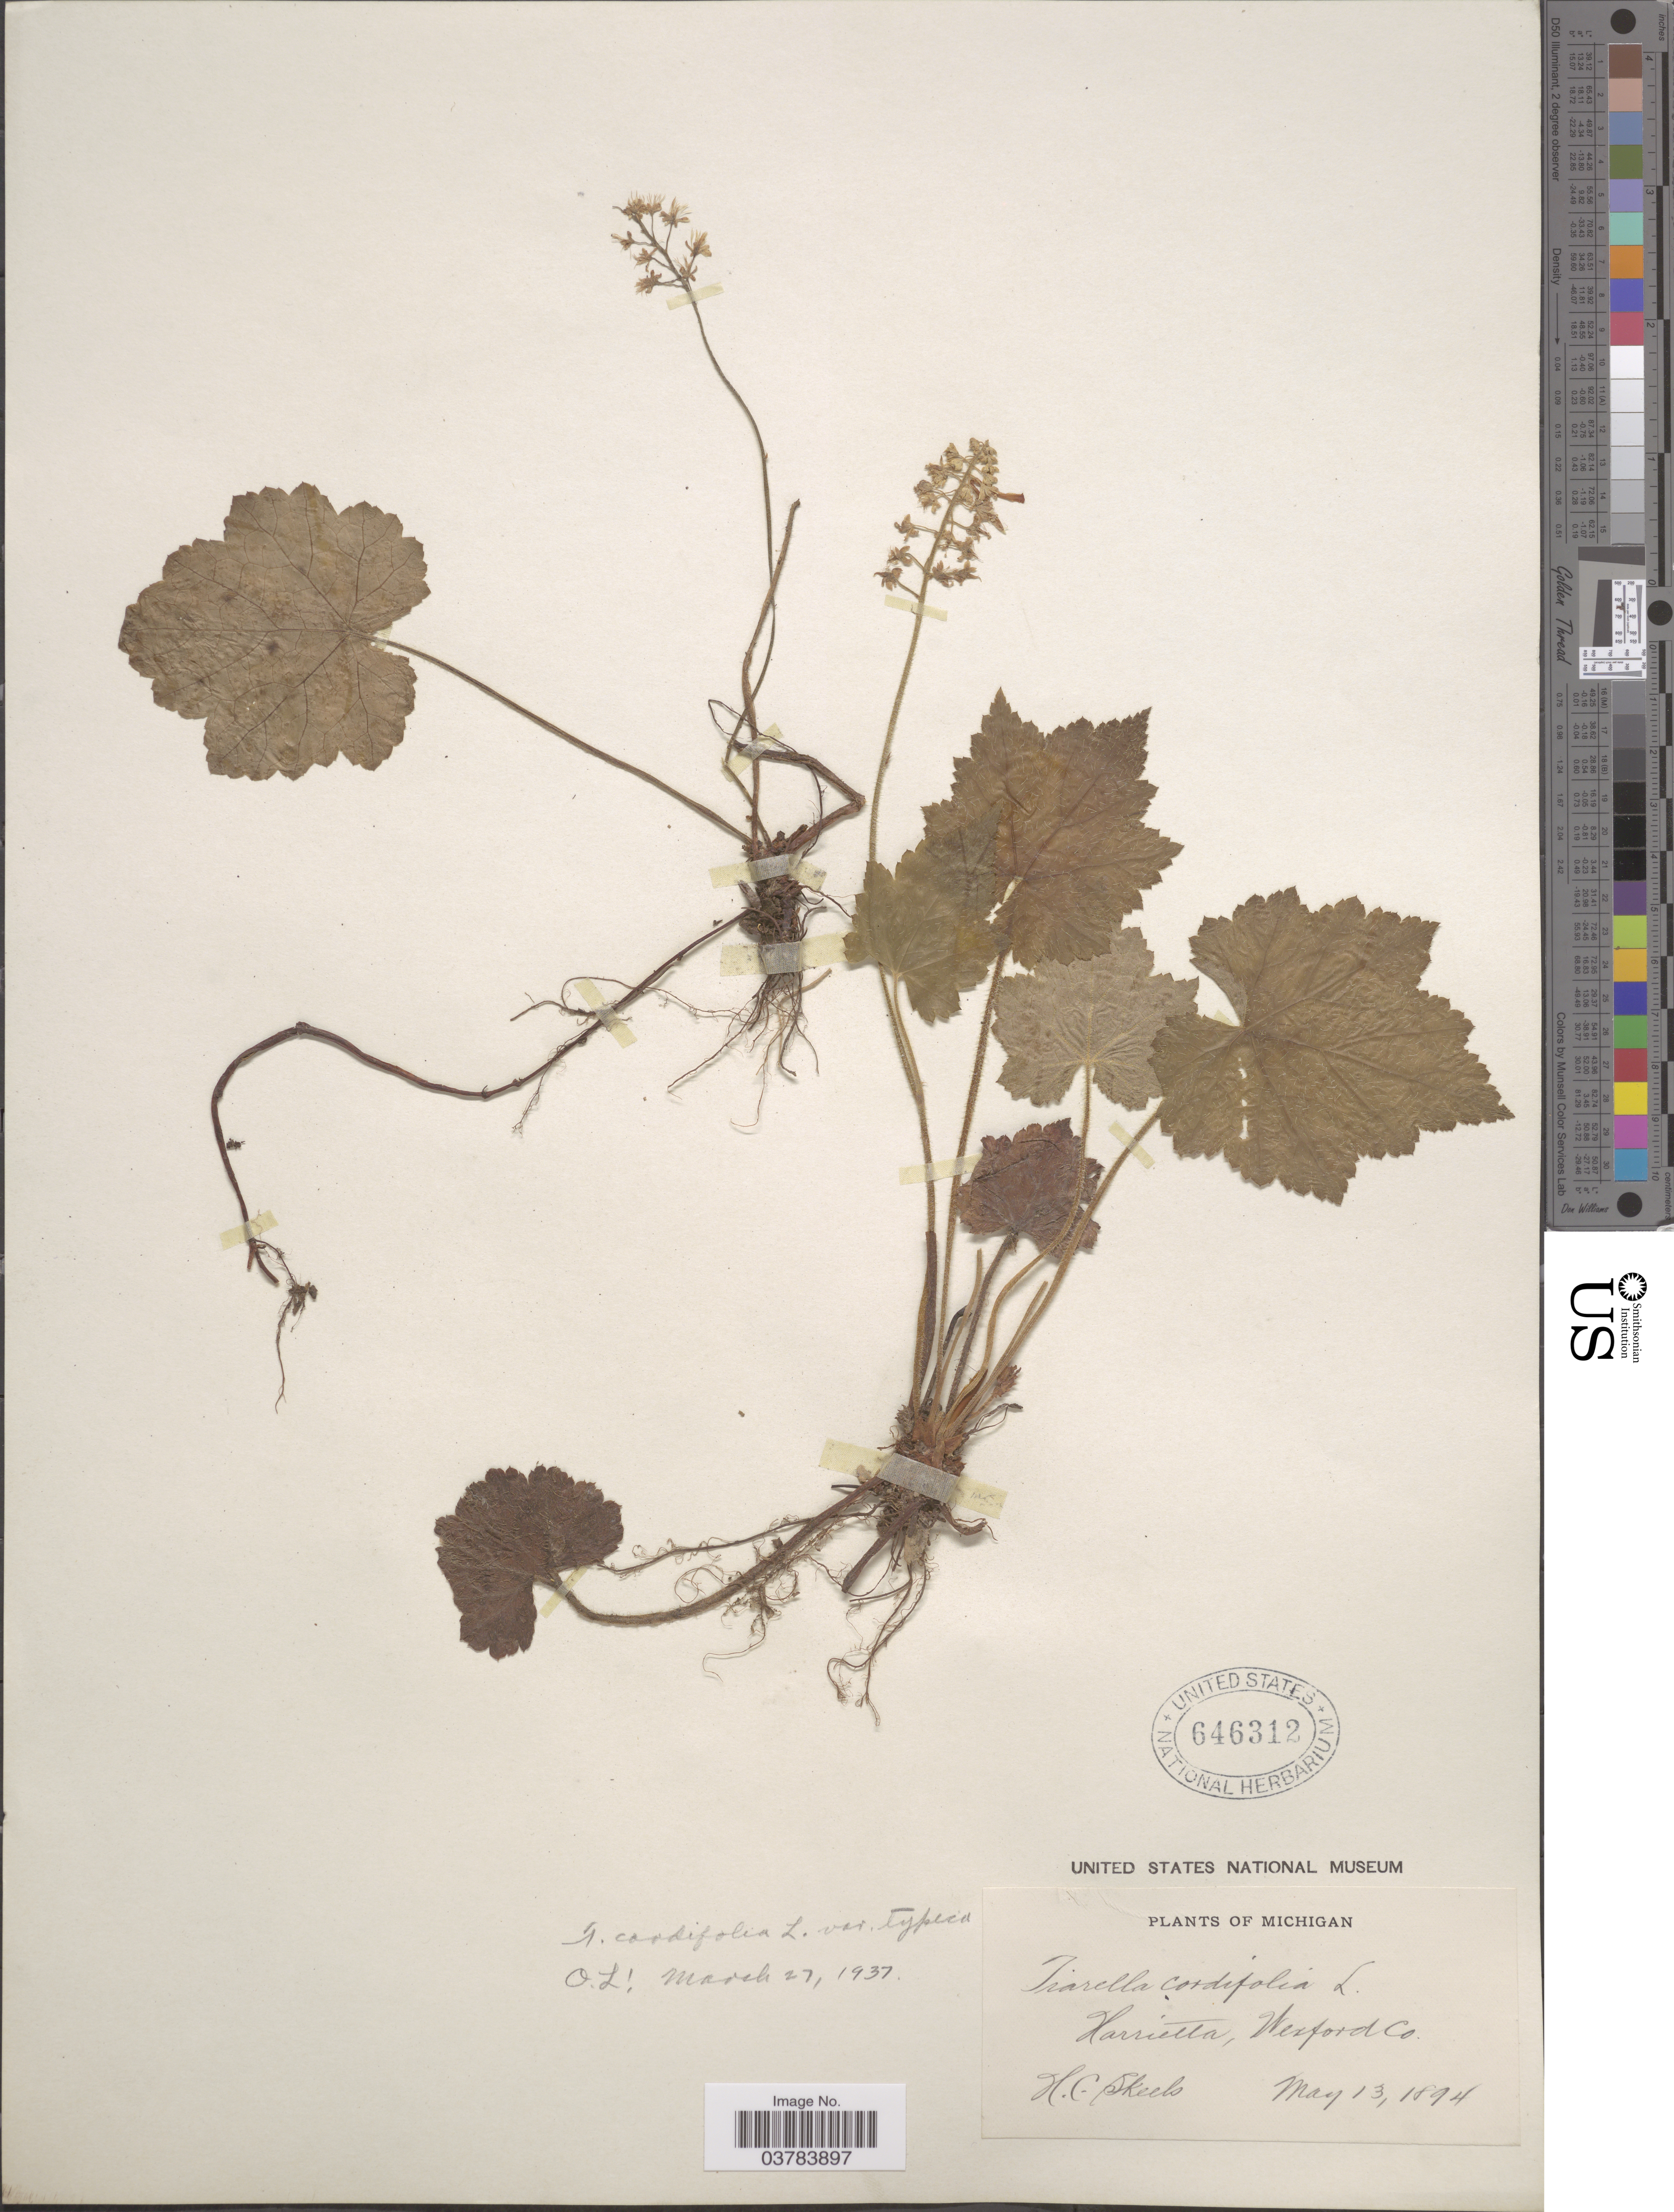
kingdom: Plantae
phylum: Tracheophyta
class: Magnoliopsida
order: Saxifragales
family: Saxifragaceae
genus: Tiarella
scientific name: Tiarella cordifolia var. typica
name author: Lakela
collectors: H. Skeels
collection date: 1894-05-13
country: United States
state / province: Michigan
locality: Harrietta, Wexford Co.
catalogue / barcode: US 646312